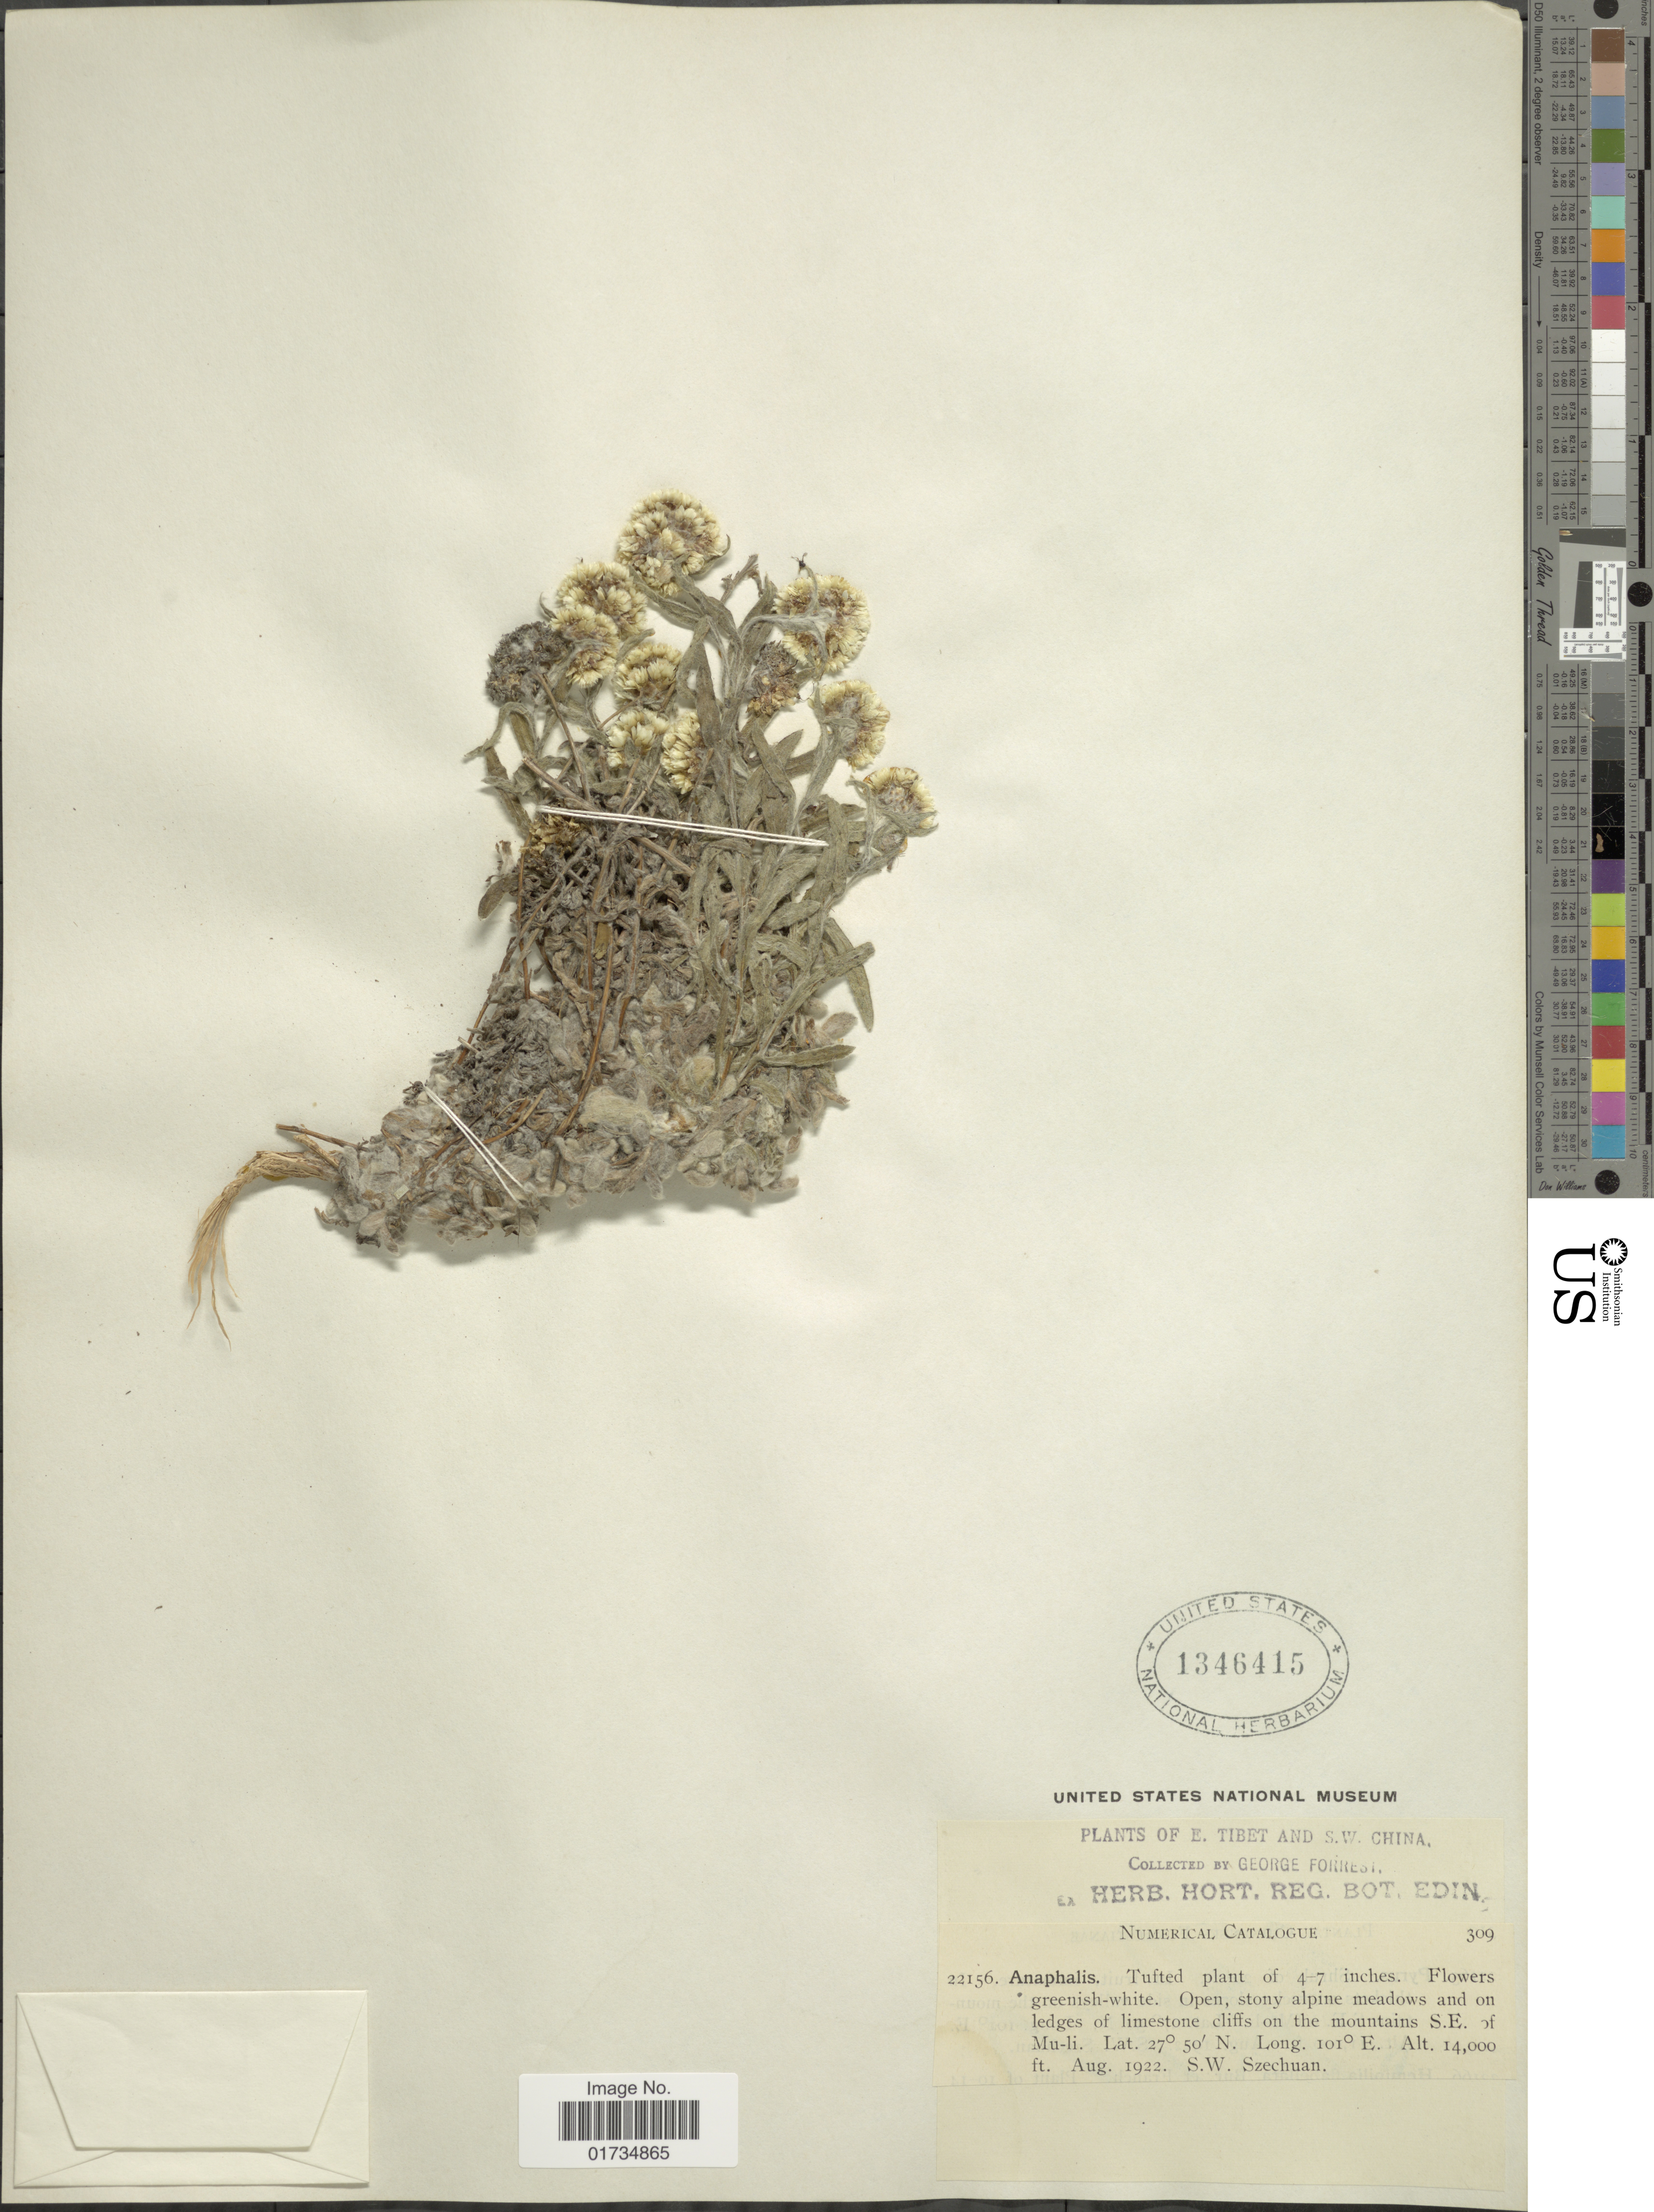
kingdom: Plantae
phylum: Tracheophyta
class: Magnoliopsida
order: Asterales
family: Asteraceae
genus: Anaphalis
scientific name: Anaphalis rhododactyla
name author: W.W. Sm.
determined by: Chen, Y. S.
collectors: G. Forrest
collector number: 22156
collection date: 1922-08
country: China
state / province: Sichuan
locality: Open, stony alpine meadows and on ledges of limestone cliffs on the mountains S. E. of Mu-li. S. W. Szechuan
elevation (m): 4267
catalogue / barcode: US 1346415